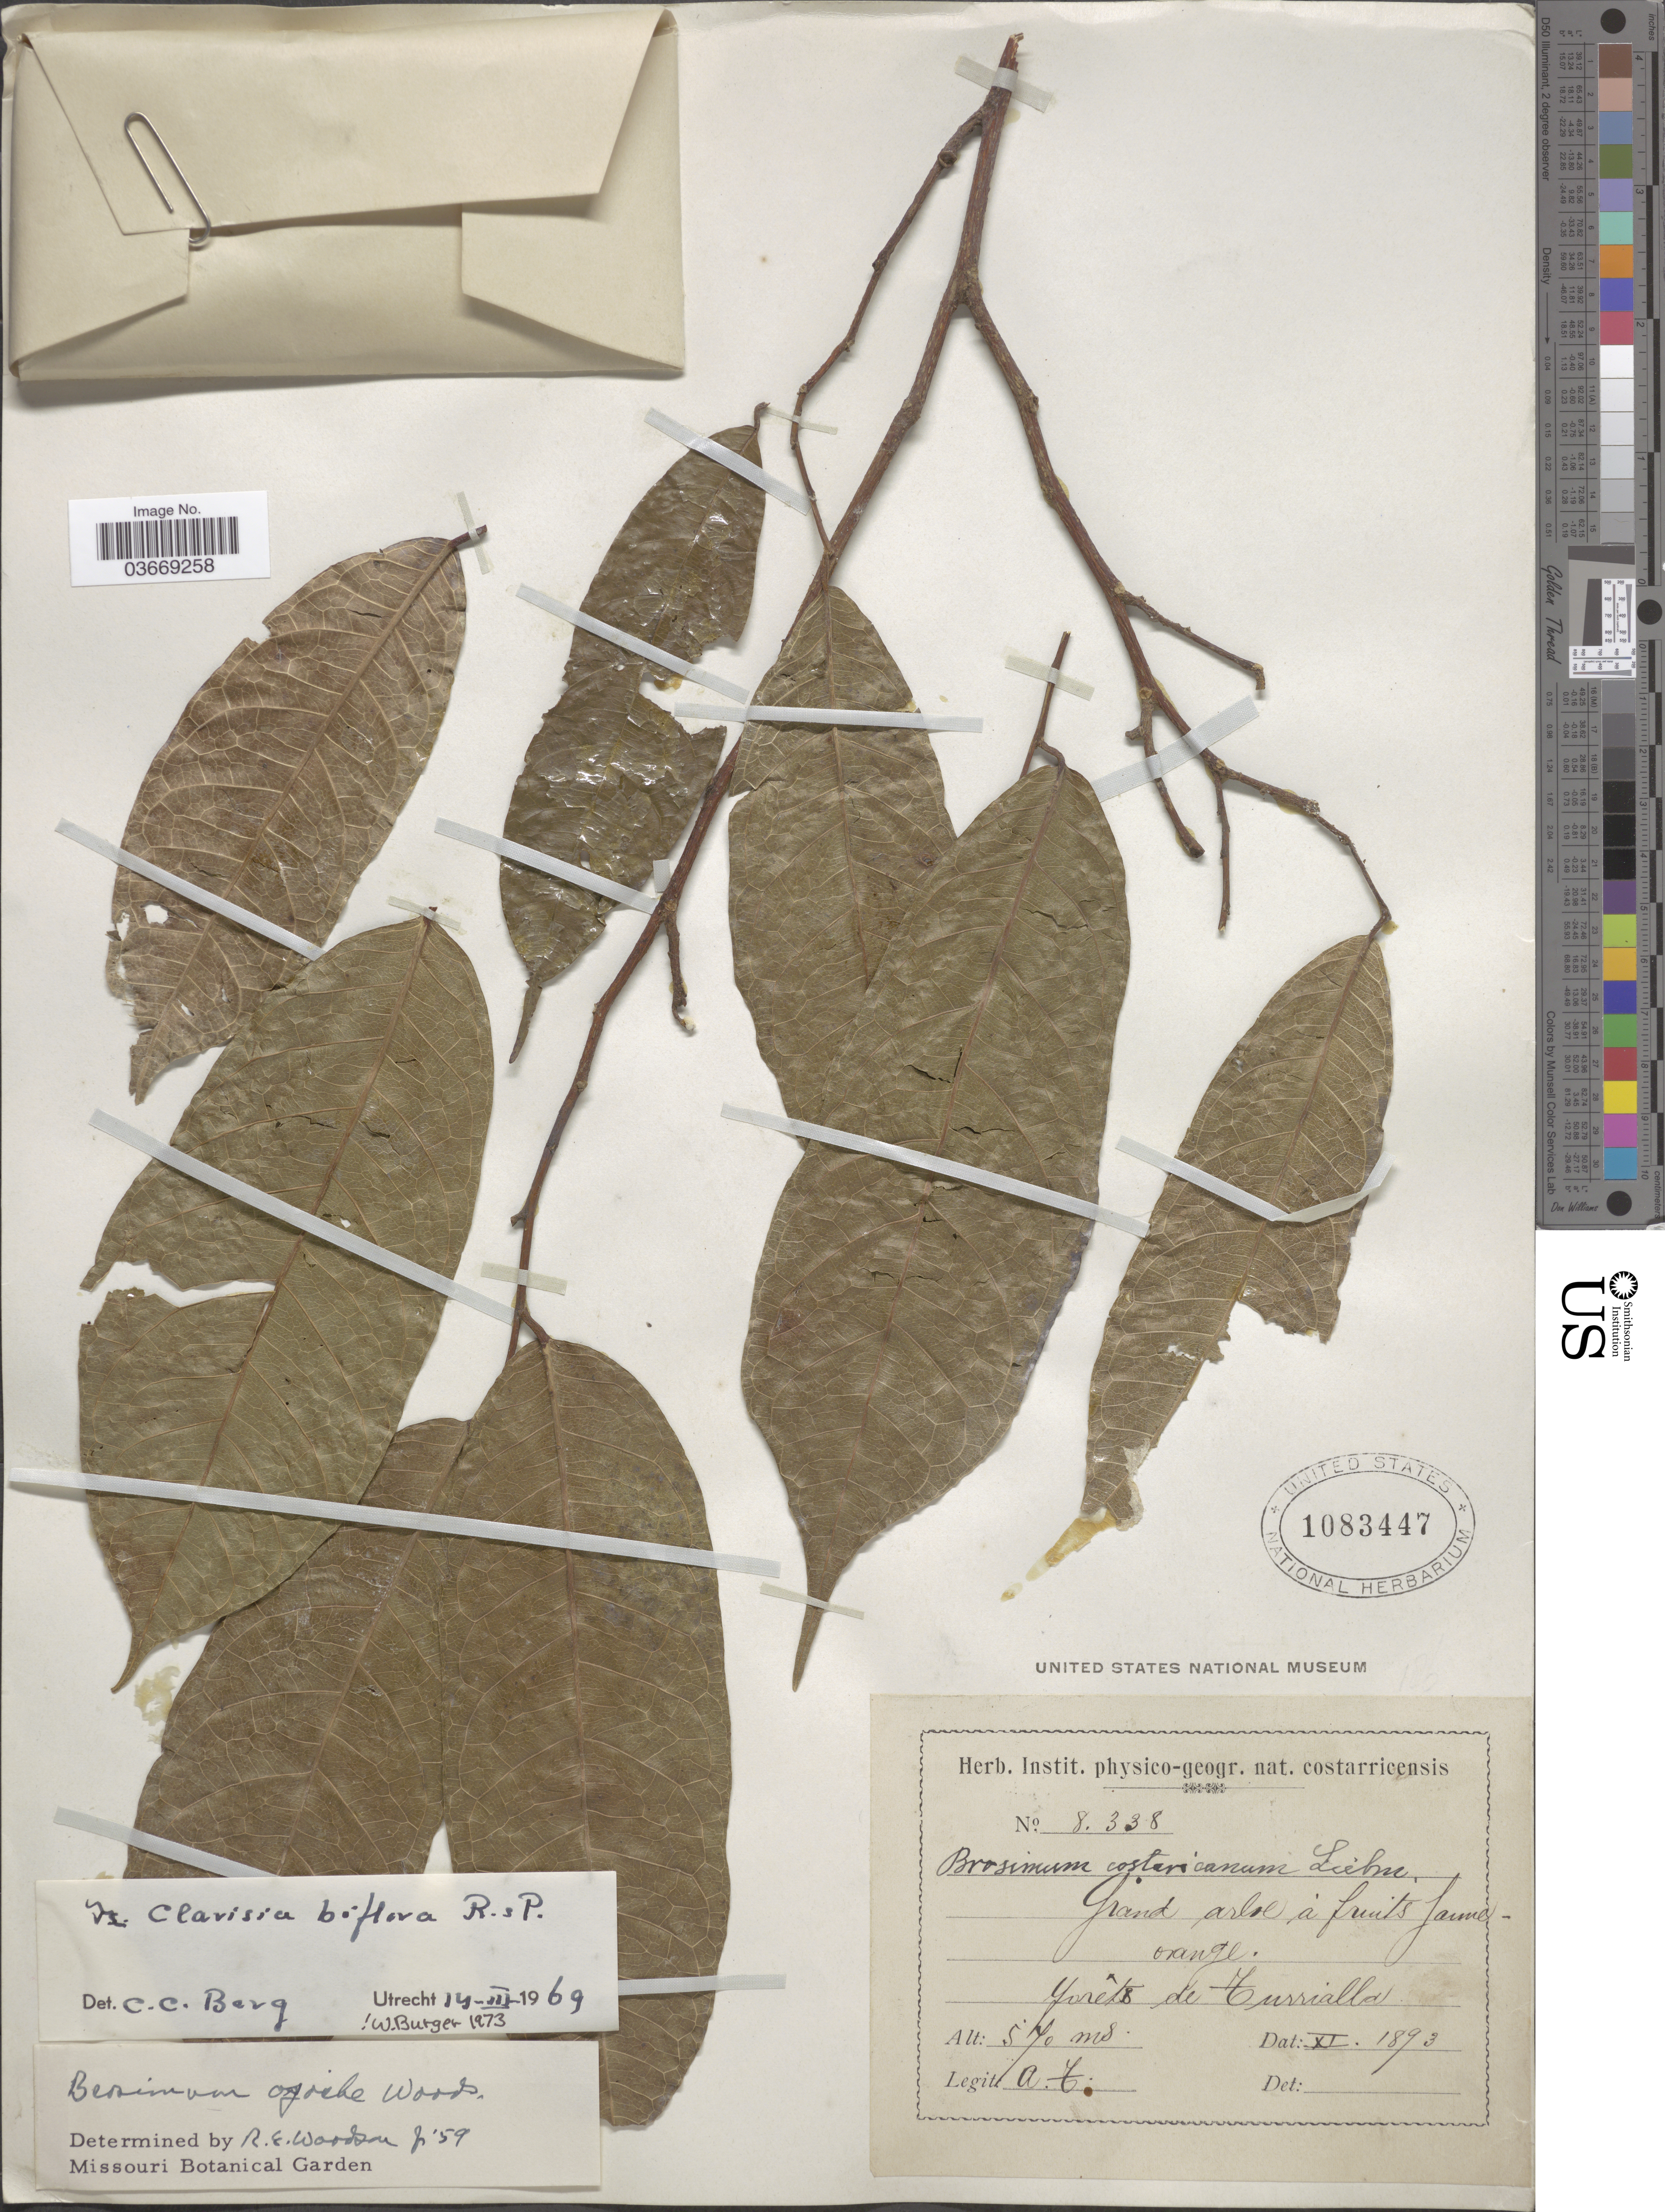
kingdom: Plantae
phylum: Tracheophyta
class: Magnoliopsida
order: Rosales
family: Moraceae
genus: Clarisia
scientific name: Clarisia biflora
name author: Ruiz & Pav.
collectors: A. T.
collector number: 8338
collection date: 1893-11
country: Costa Rica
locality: Forets de Turrialba.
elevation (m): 570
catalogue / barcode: US 1083447